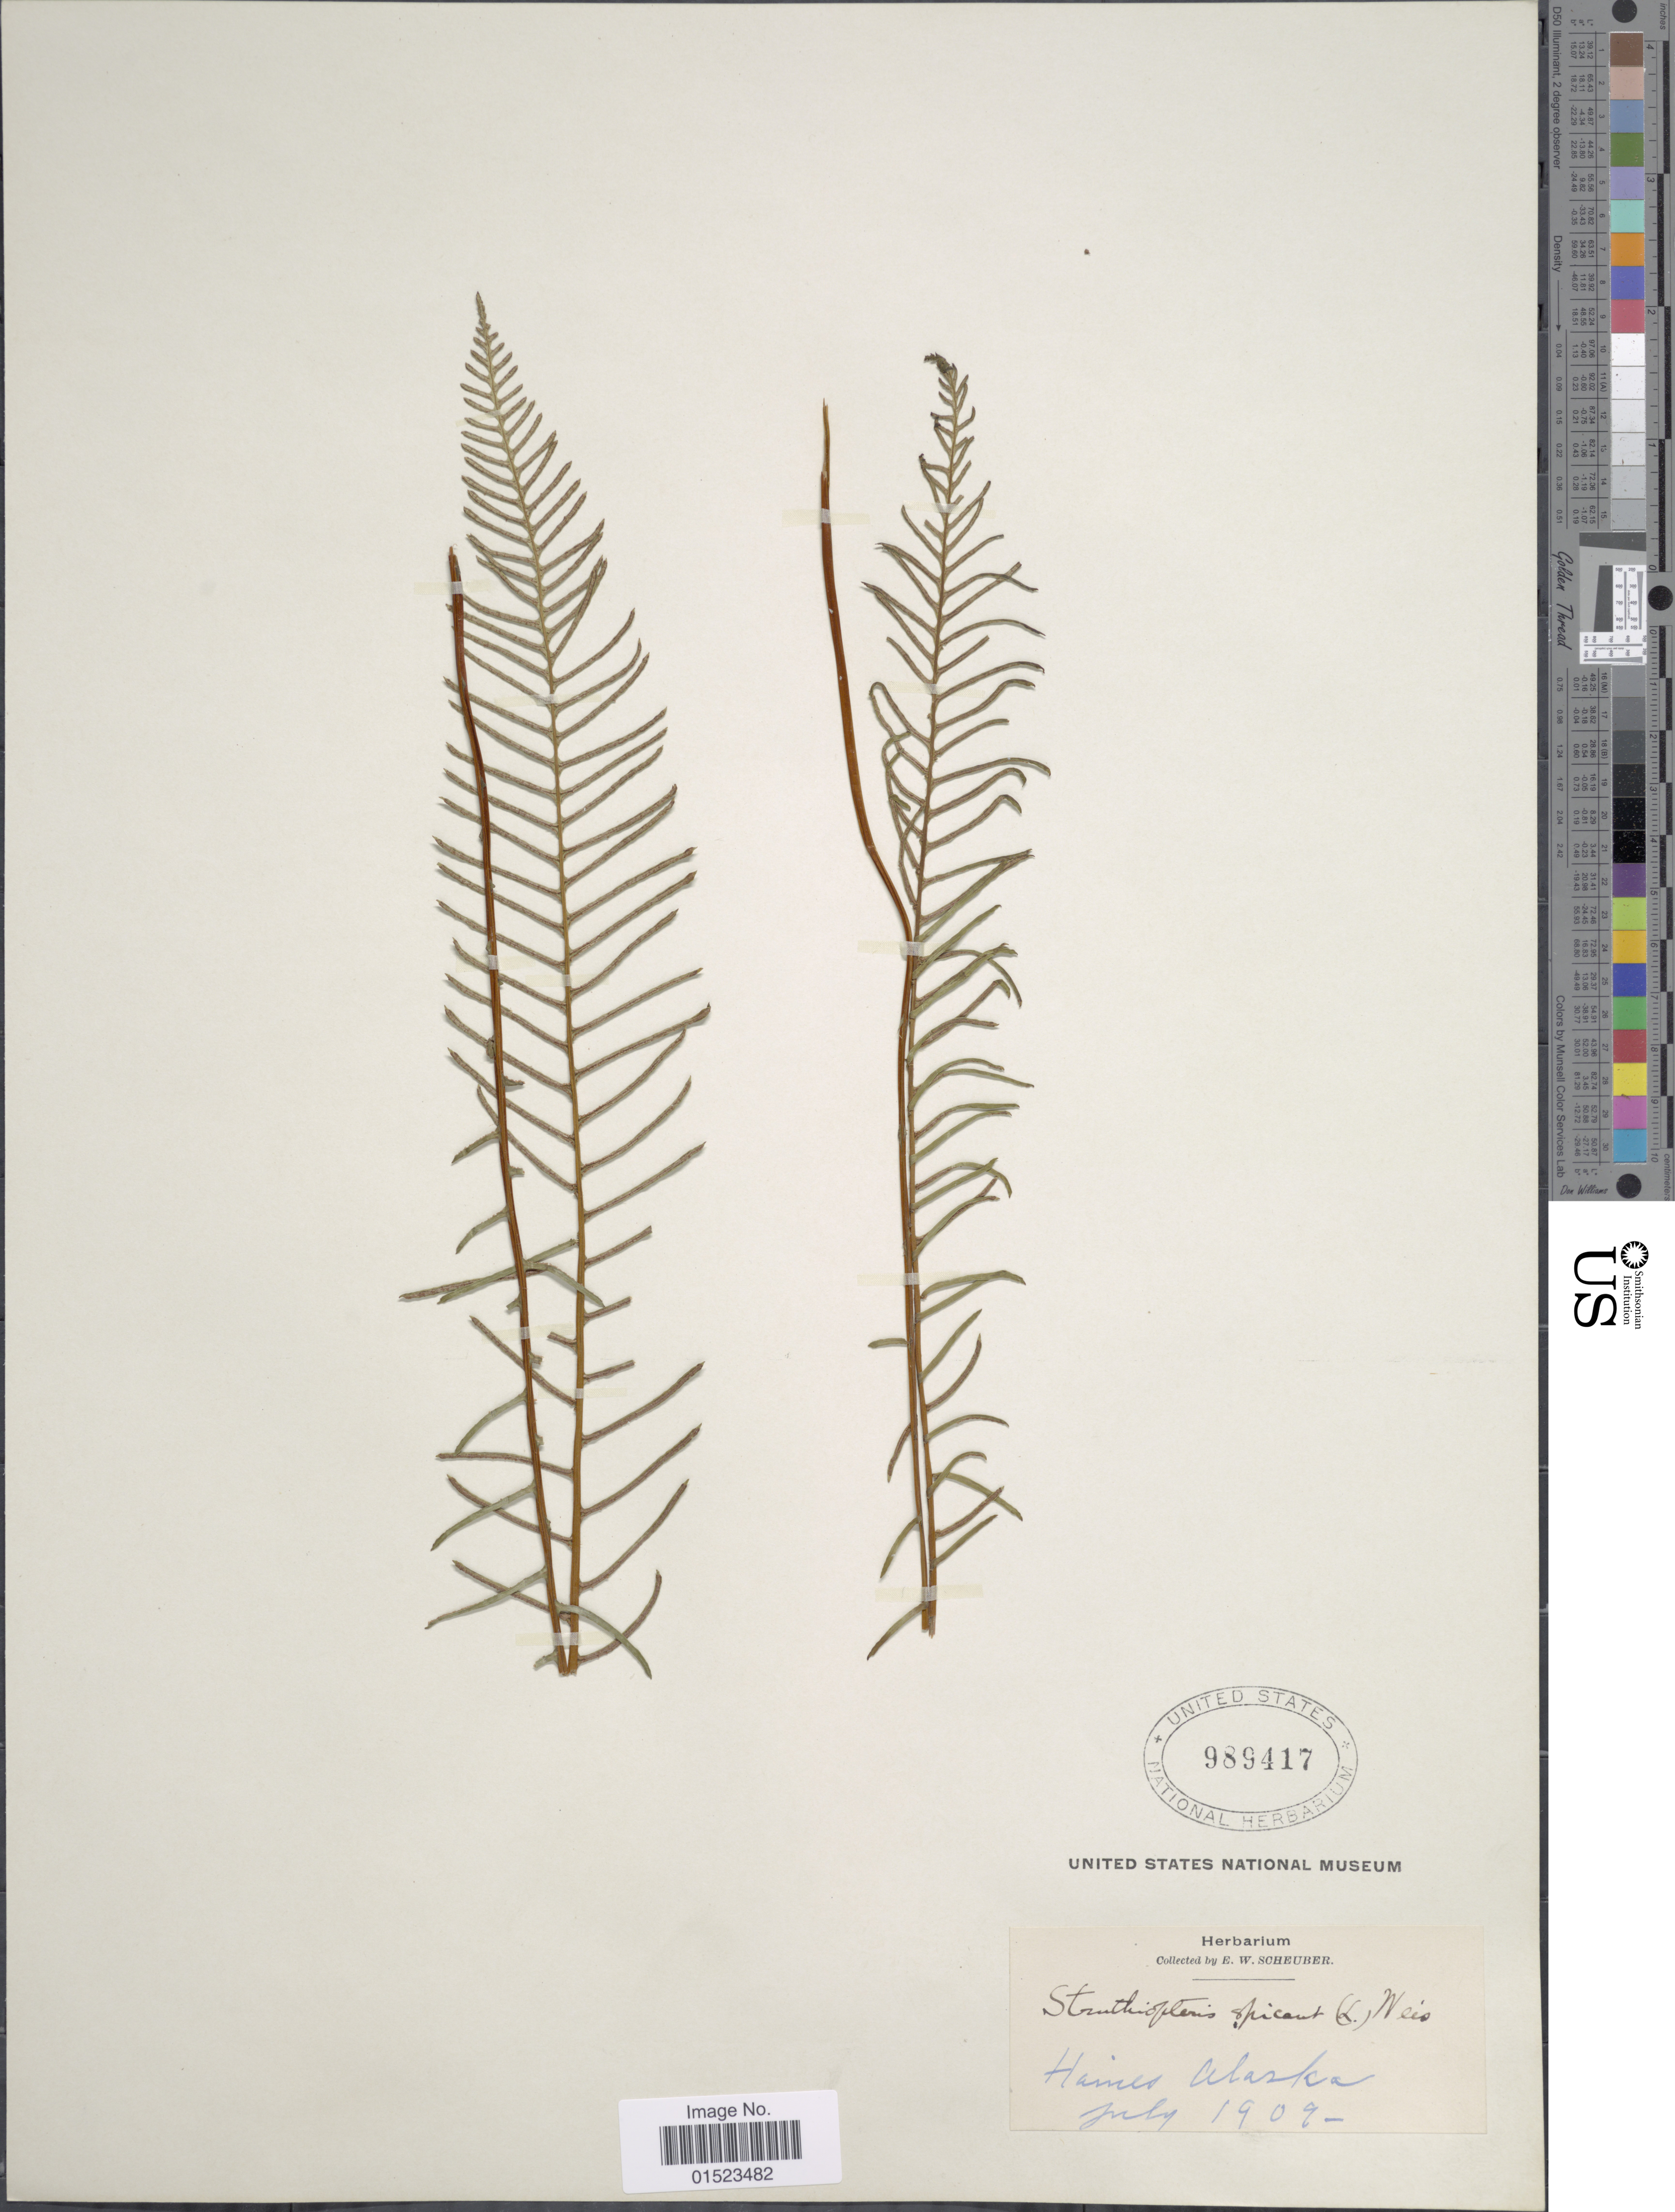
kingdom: Plantae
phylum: Tracheophyta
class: Polypodiopsida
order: Polypodiales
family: Blechnaceae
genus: Blechnum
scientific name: Blechnum spicant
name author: (L.) Sm.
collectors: E. Scheuber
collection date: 1909-07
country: United States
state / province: Alaska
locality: Haines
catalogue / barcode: US 989417